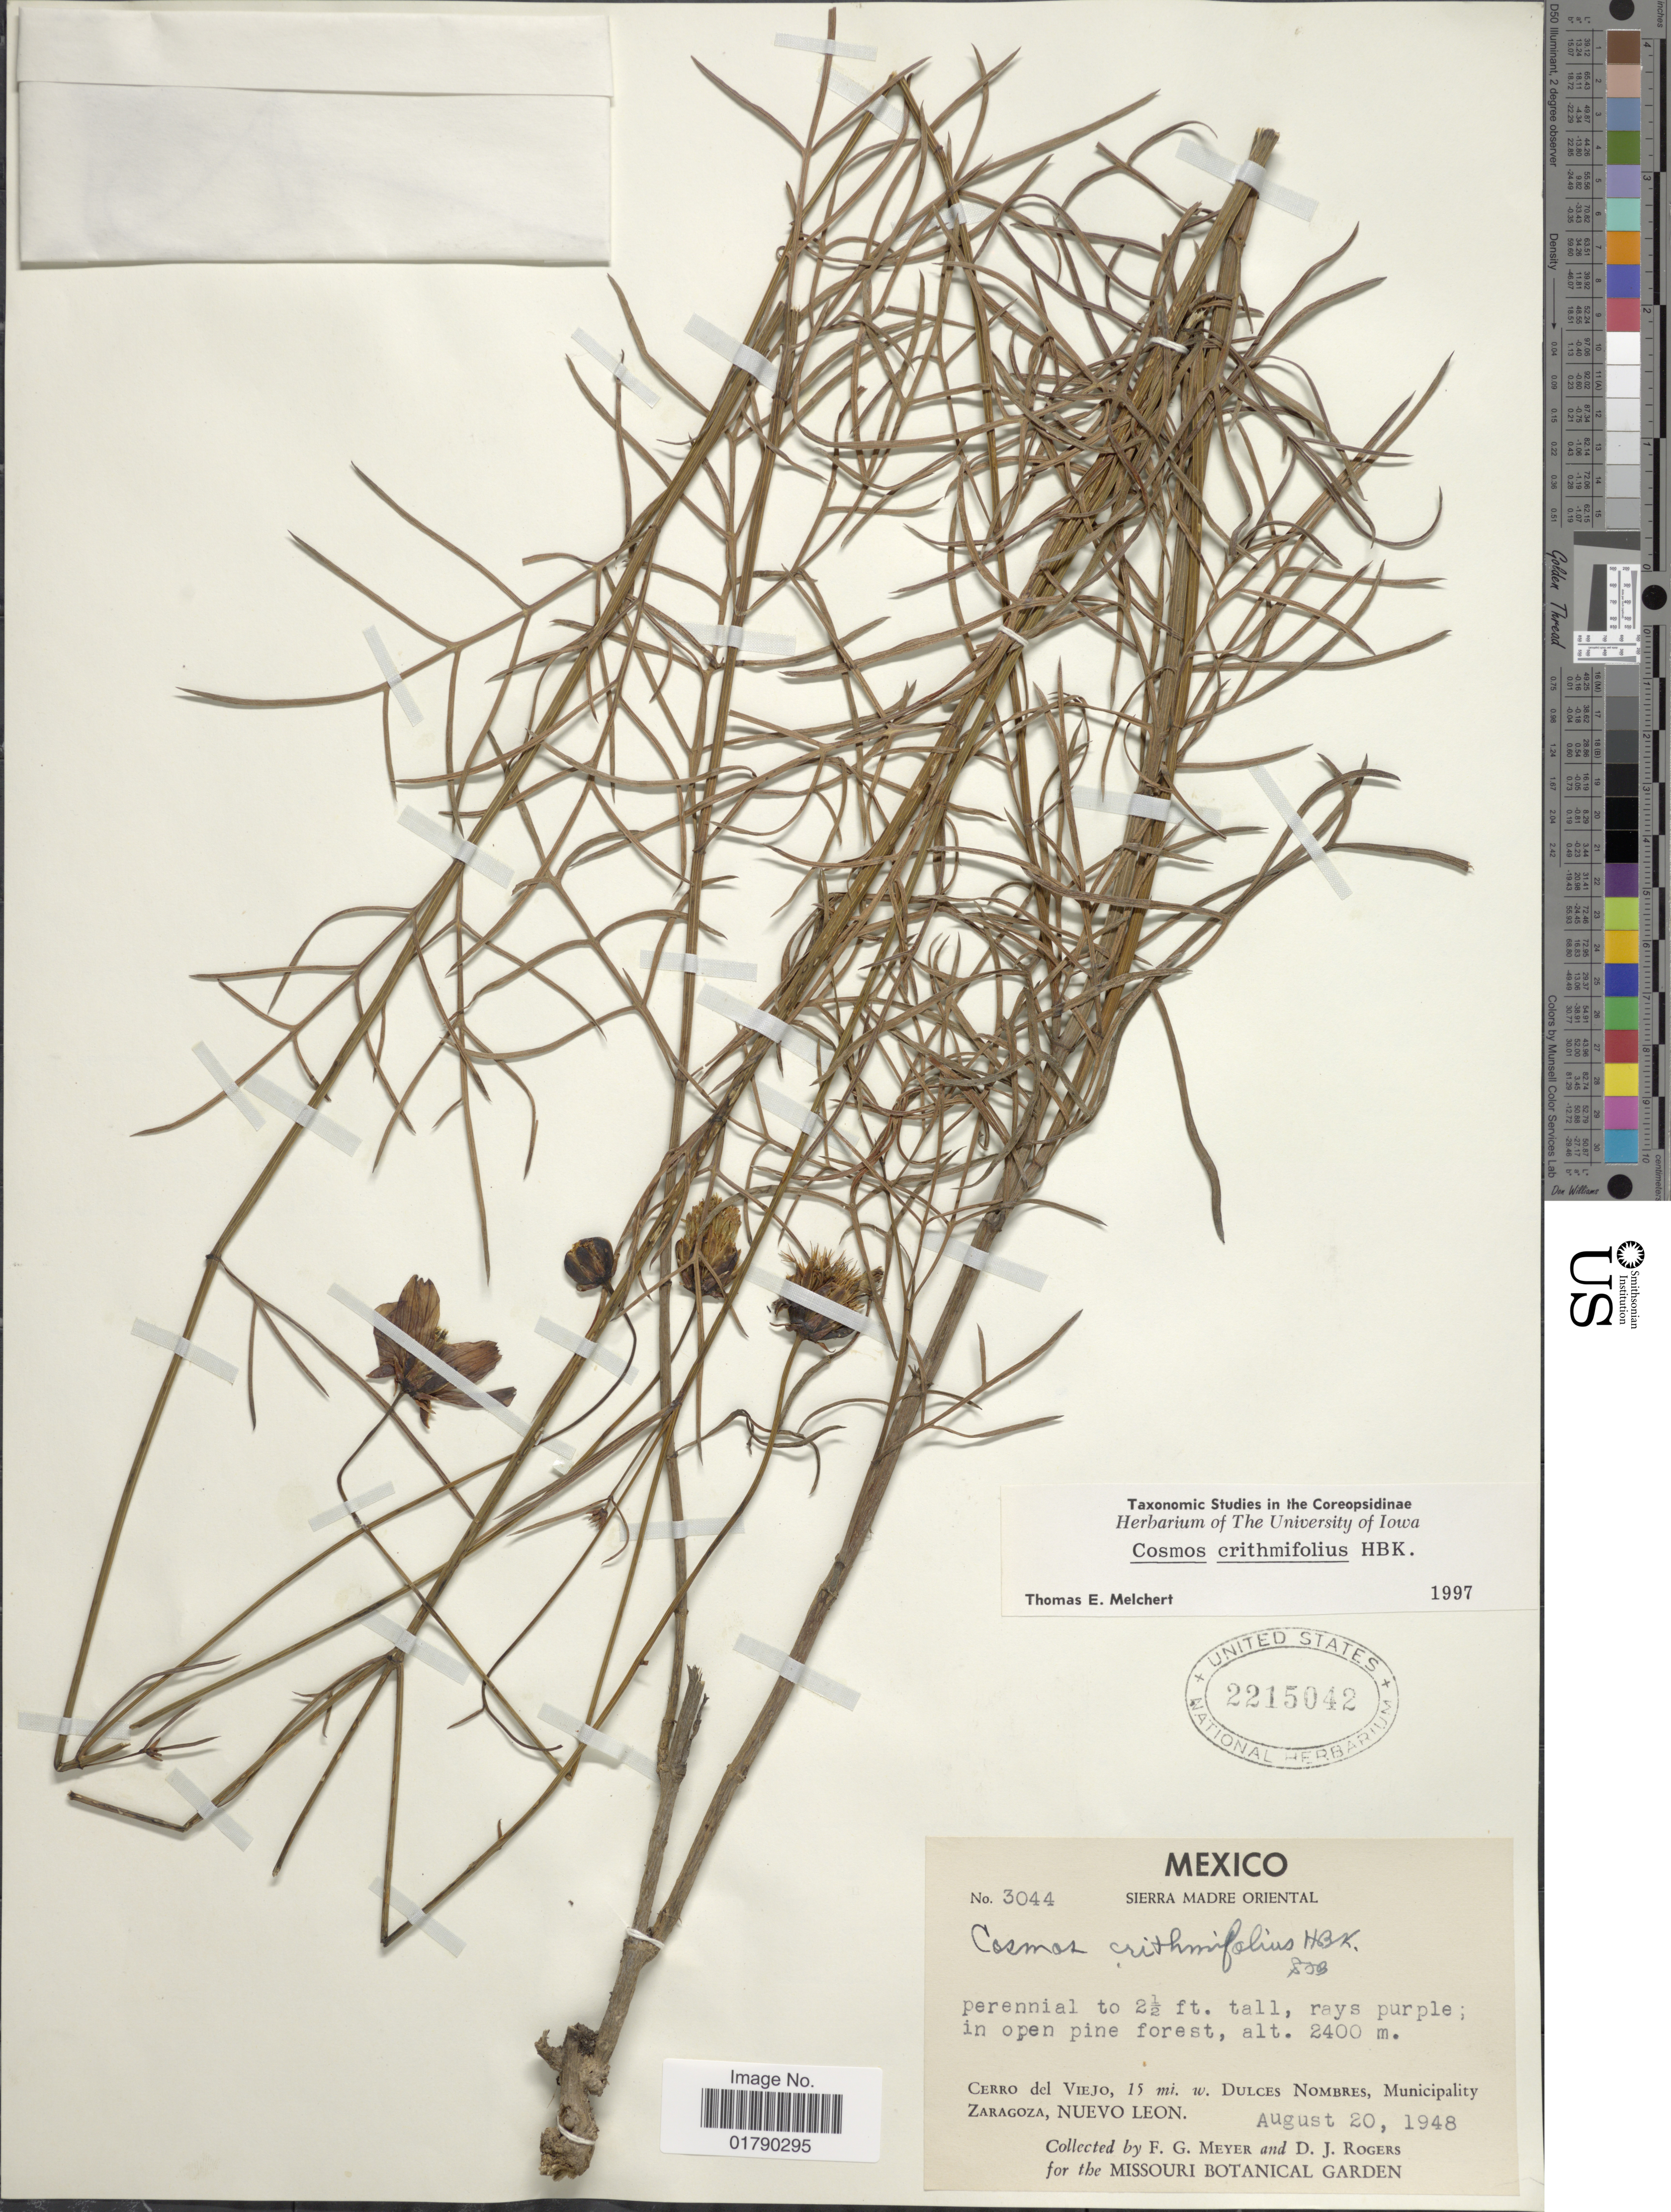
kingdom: Plantae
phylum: Tracheophyta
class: Magnoliopsida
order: Asterales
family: Asteraceae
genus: Cosmos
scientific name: Cosmos crithmifolius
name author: Kunth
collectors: F. G. Meyer & D. J. Rogers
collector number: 3044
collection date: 1948-08-20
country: Mexico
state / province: Nuevo León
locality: Sierra Madre Oriental, Cerro del Viejo, 15 mi w. Dulces Nombres, Municipality Zaragoza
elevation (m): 2400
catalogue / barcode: US 2215042